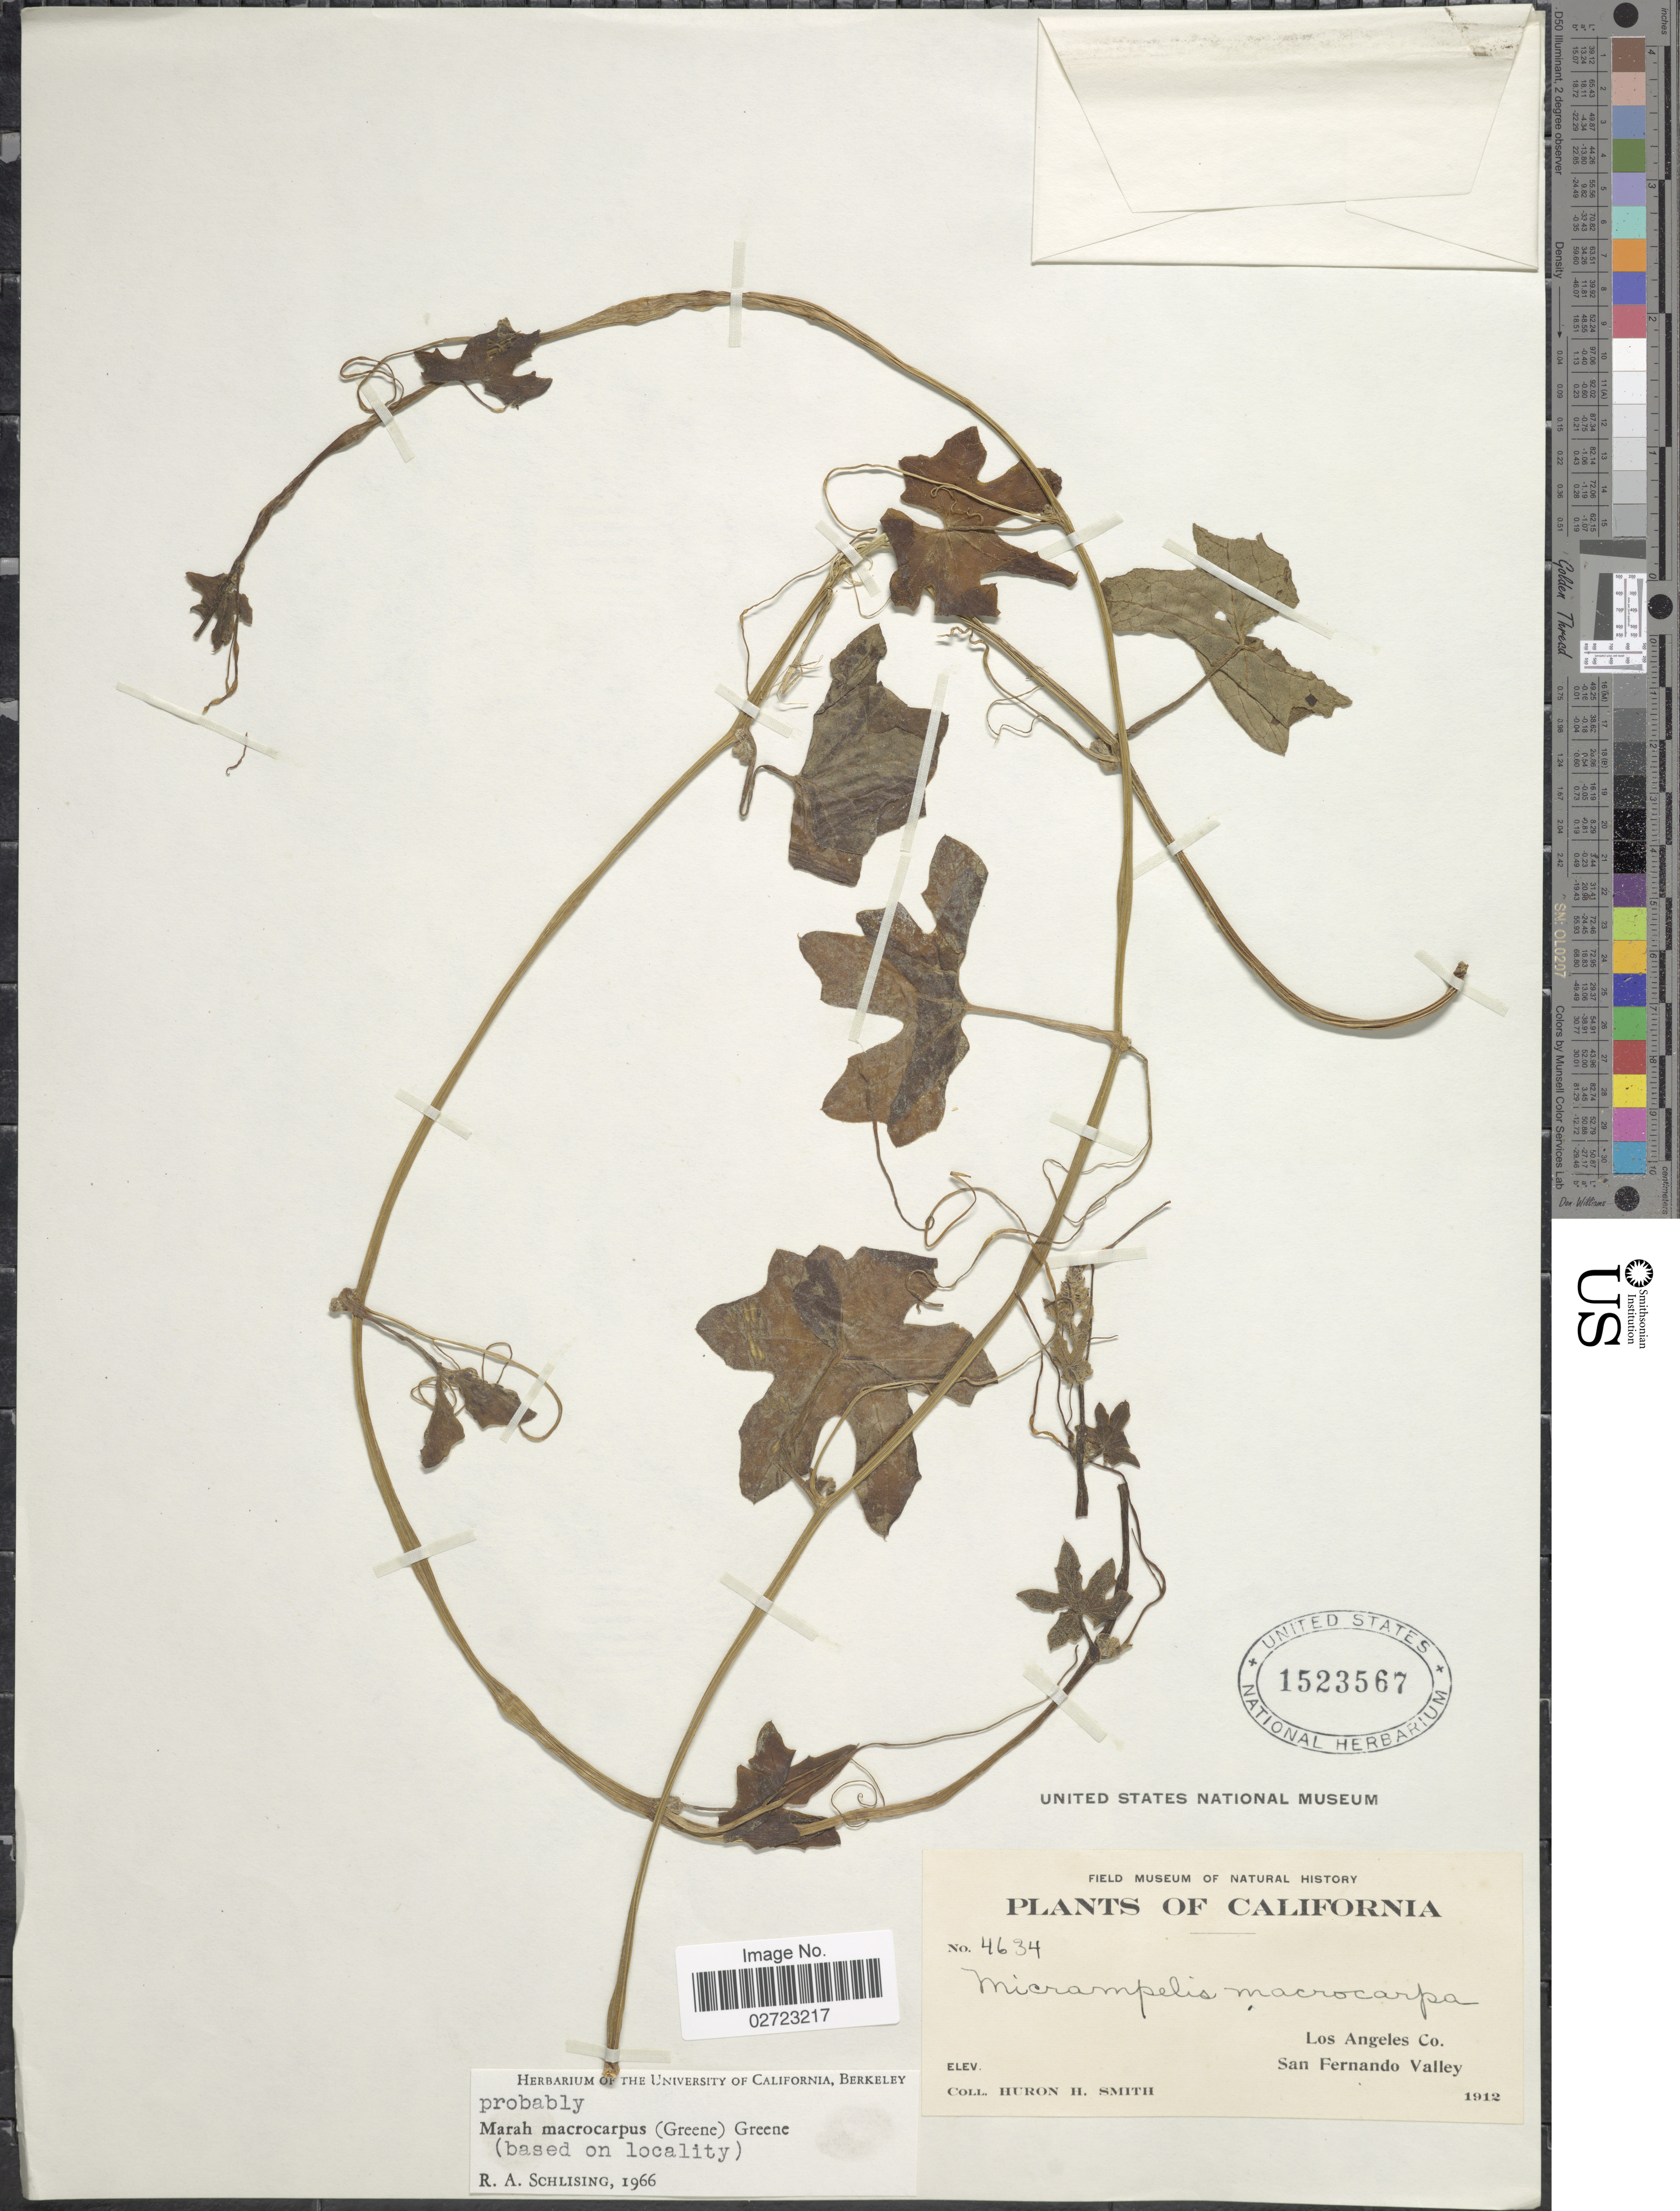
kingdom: Plantae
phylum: Tracheophyta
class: Magnoliopsida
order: Cucurbitales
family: Cucurbitaceae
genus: Marah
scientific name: Marah macrocarpa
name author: (Greene) Greene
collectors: Huron H. Smith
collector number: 4634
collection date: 1912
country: United States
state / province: California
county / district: Los Angeles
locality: Los Angeles Co. San Fernando Valley.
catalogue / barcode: US 1523567